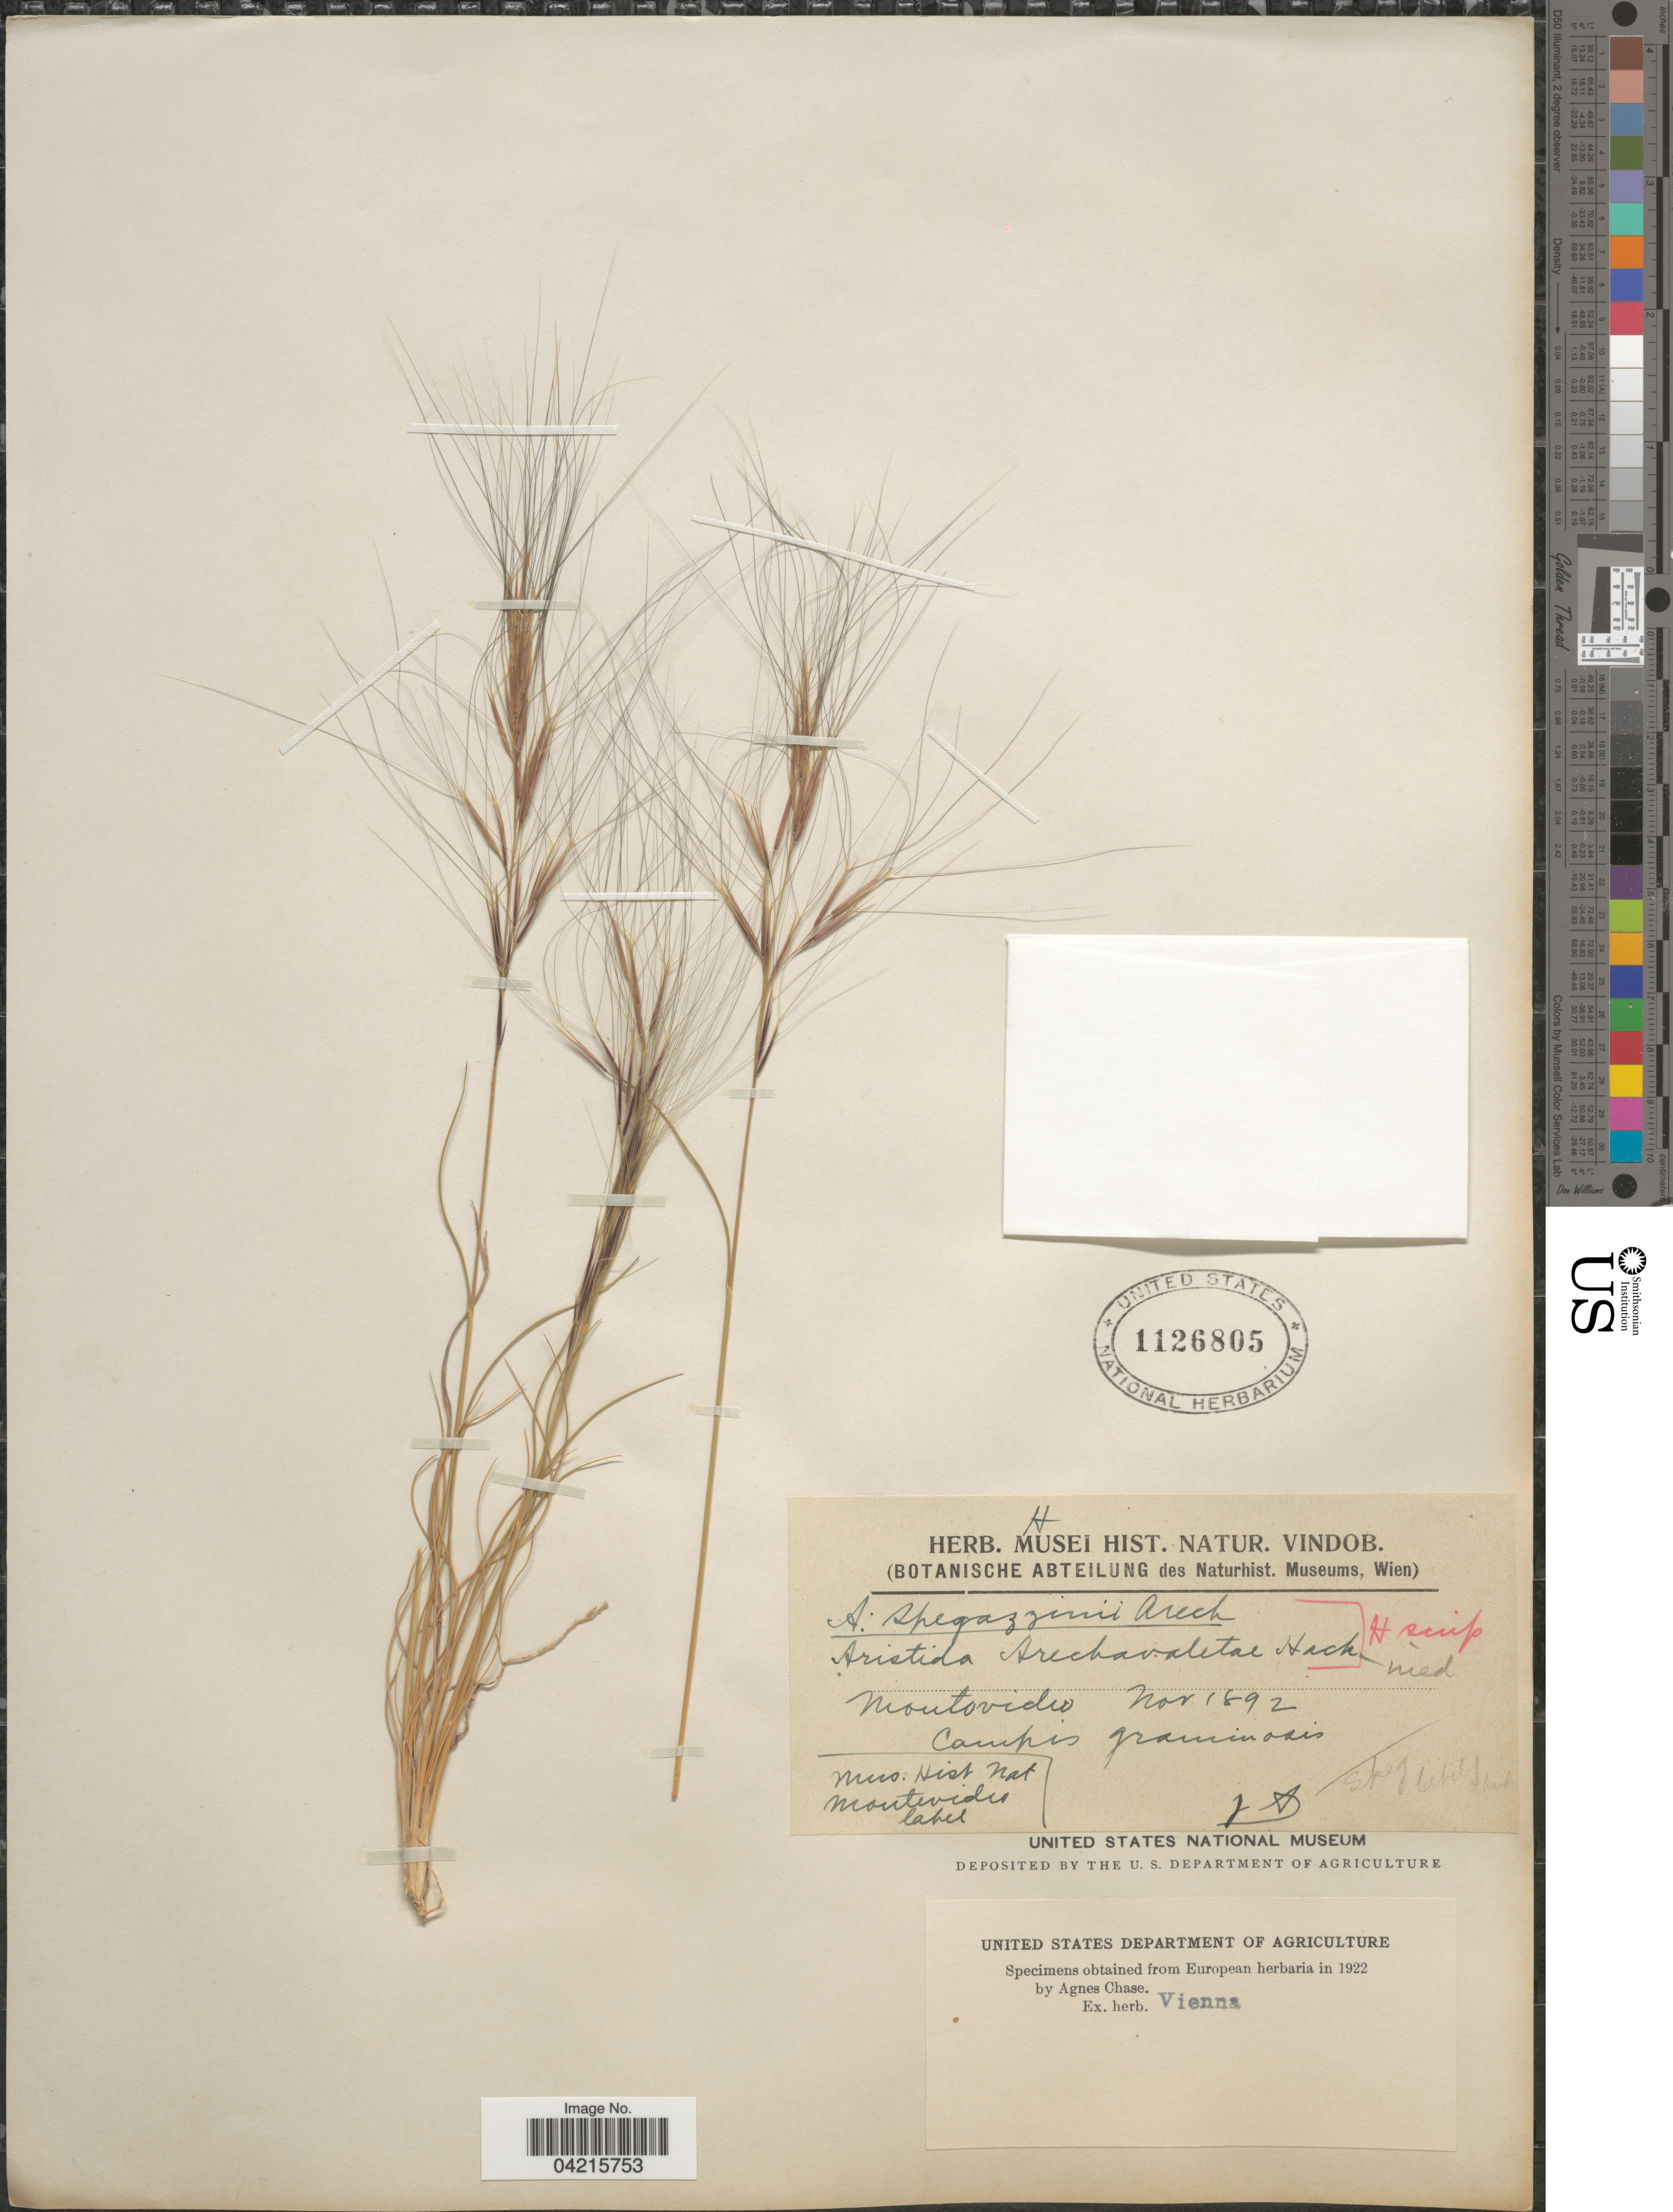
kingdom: Plantae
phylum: Tracheophyta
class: Liliopsida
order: Poales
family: Poaceae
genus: Aristida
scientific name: Aristida spegazzinii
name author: Arechav.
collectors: J. A.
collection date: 1892-11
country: Uruguay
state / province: Montevideo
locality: Campos graminosis.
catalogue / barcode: US 1126805